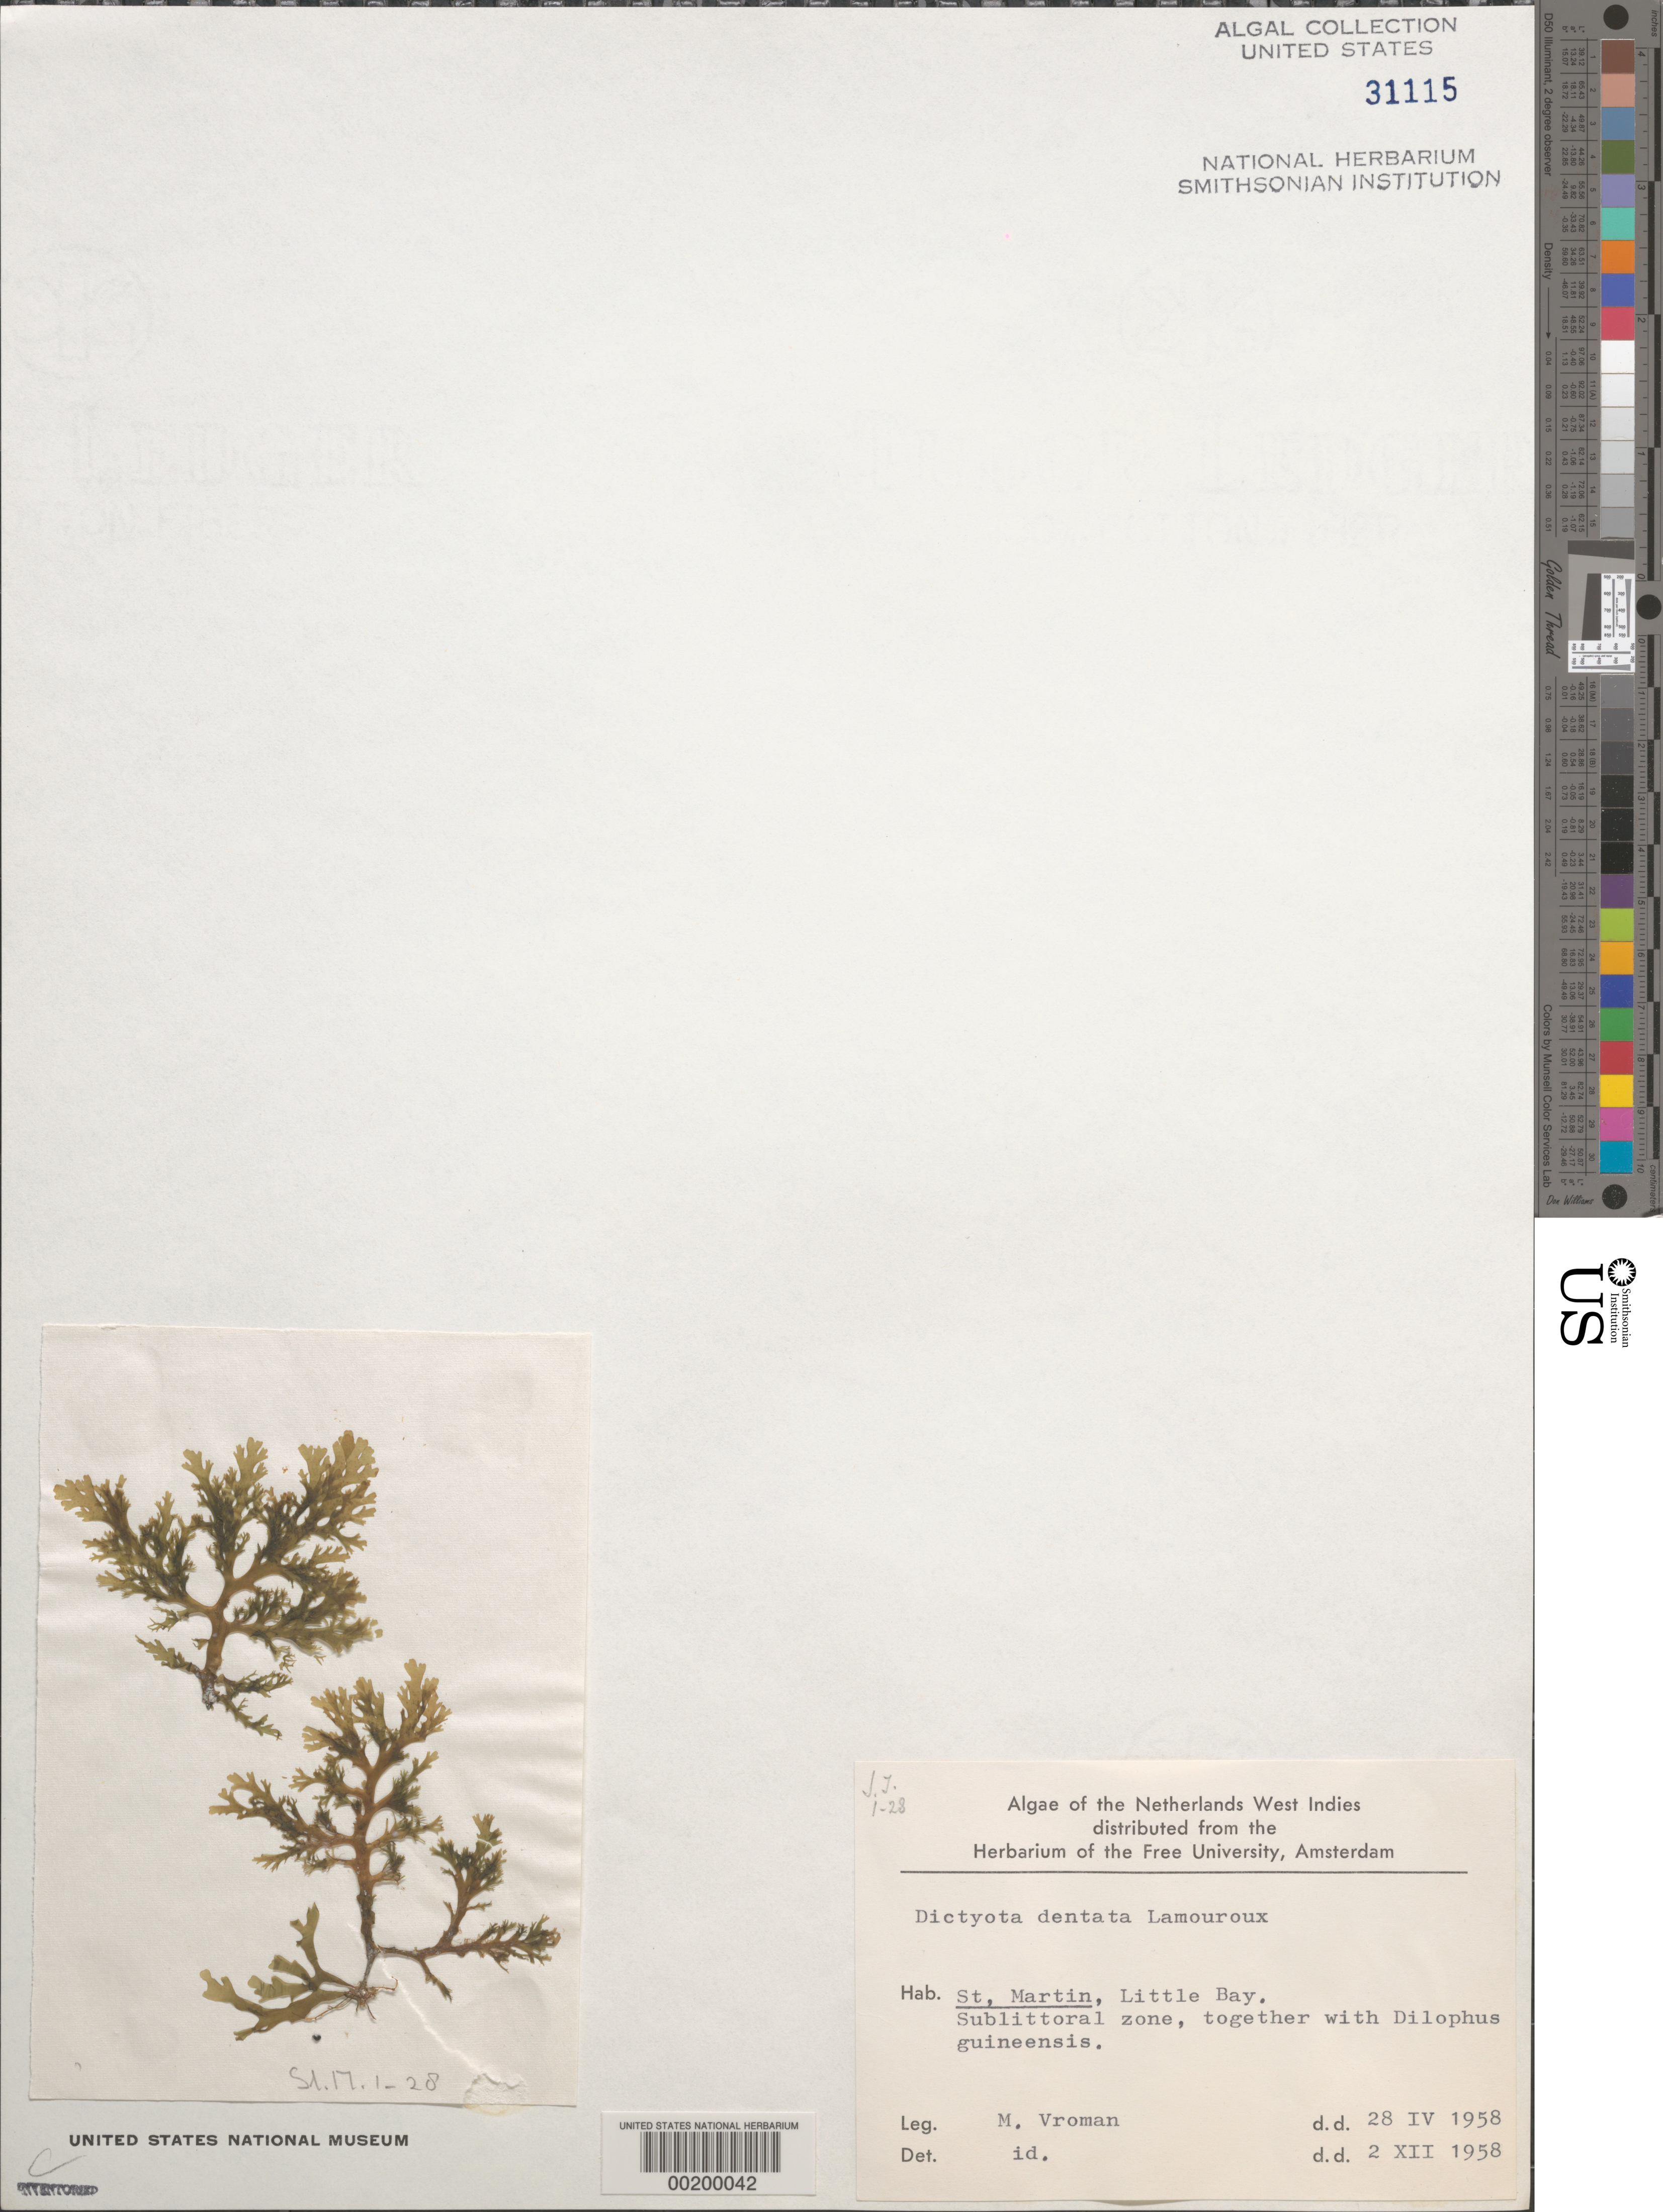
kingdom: Chromista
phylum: Ochrophyta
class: Phaeophyceae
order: Dictyotales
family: Dictyotaceae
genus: Dictyota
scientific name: Dictyota mertensii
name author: (C. Mart.) Kütz.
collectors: M. Vroman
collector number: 1-28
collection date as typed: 28 Apr 1958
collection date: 1958-04-28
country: Sint Maartin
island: Sint Maarten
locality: Little Bay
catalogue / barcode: US 31115